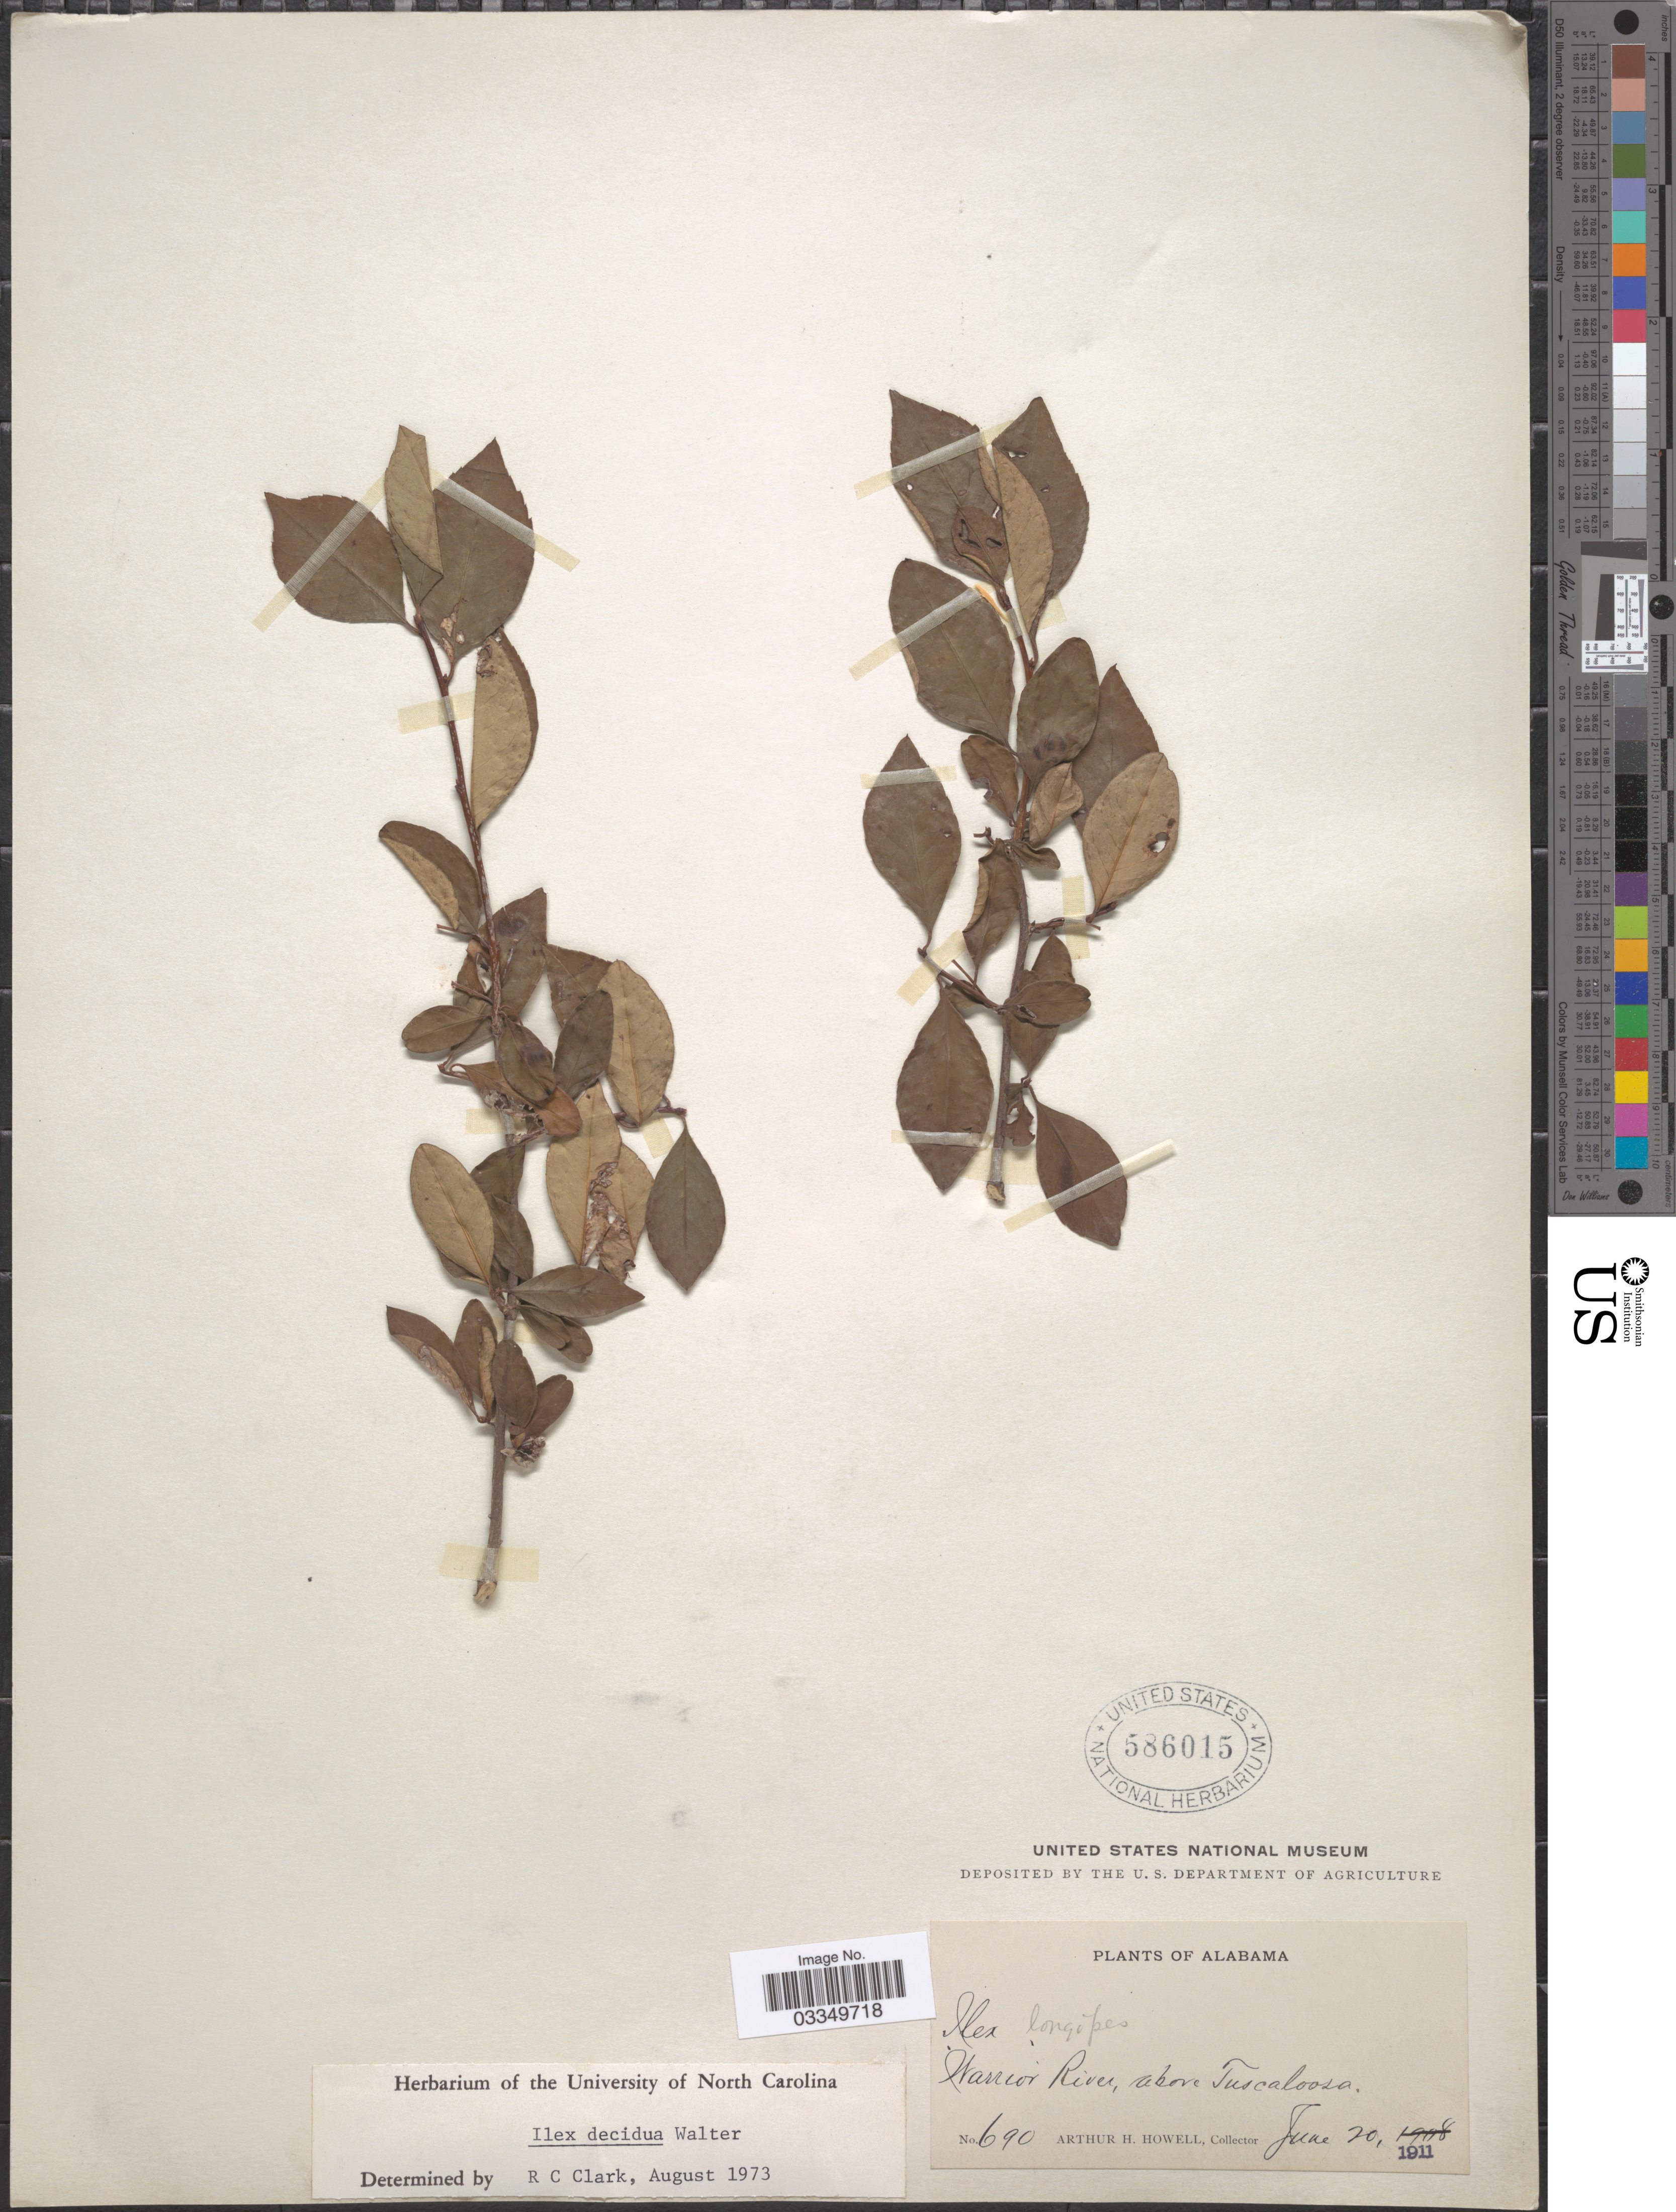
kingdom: Plantae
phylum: Tracheophyta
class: Magnoliopsida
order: Aquifoliales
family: Aquifoliaceae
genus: Ilex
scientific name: Ilex decidua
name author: Walter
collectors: A. Howell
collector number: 690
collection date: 1911-06-20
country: United States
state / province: Alabama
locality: Warrior River, above Tuscaloosa.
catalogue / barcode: US 586015